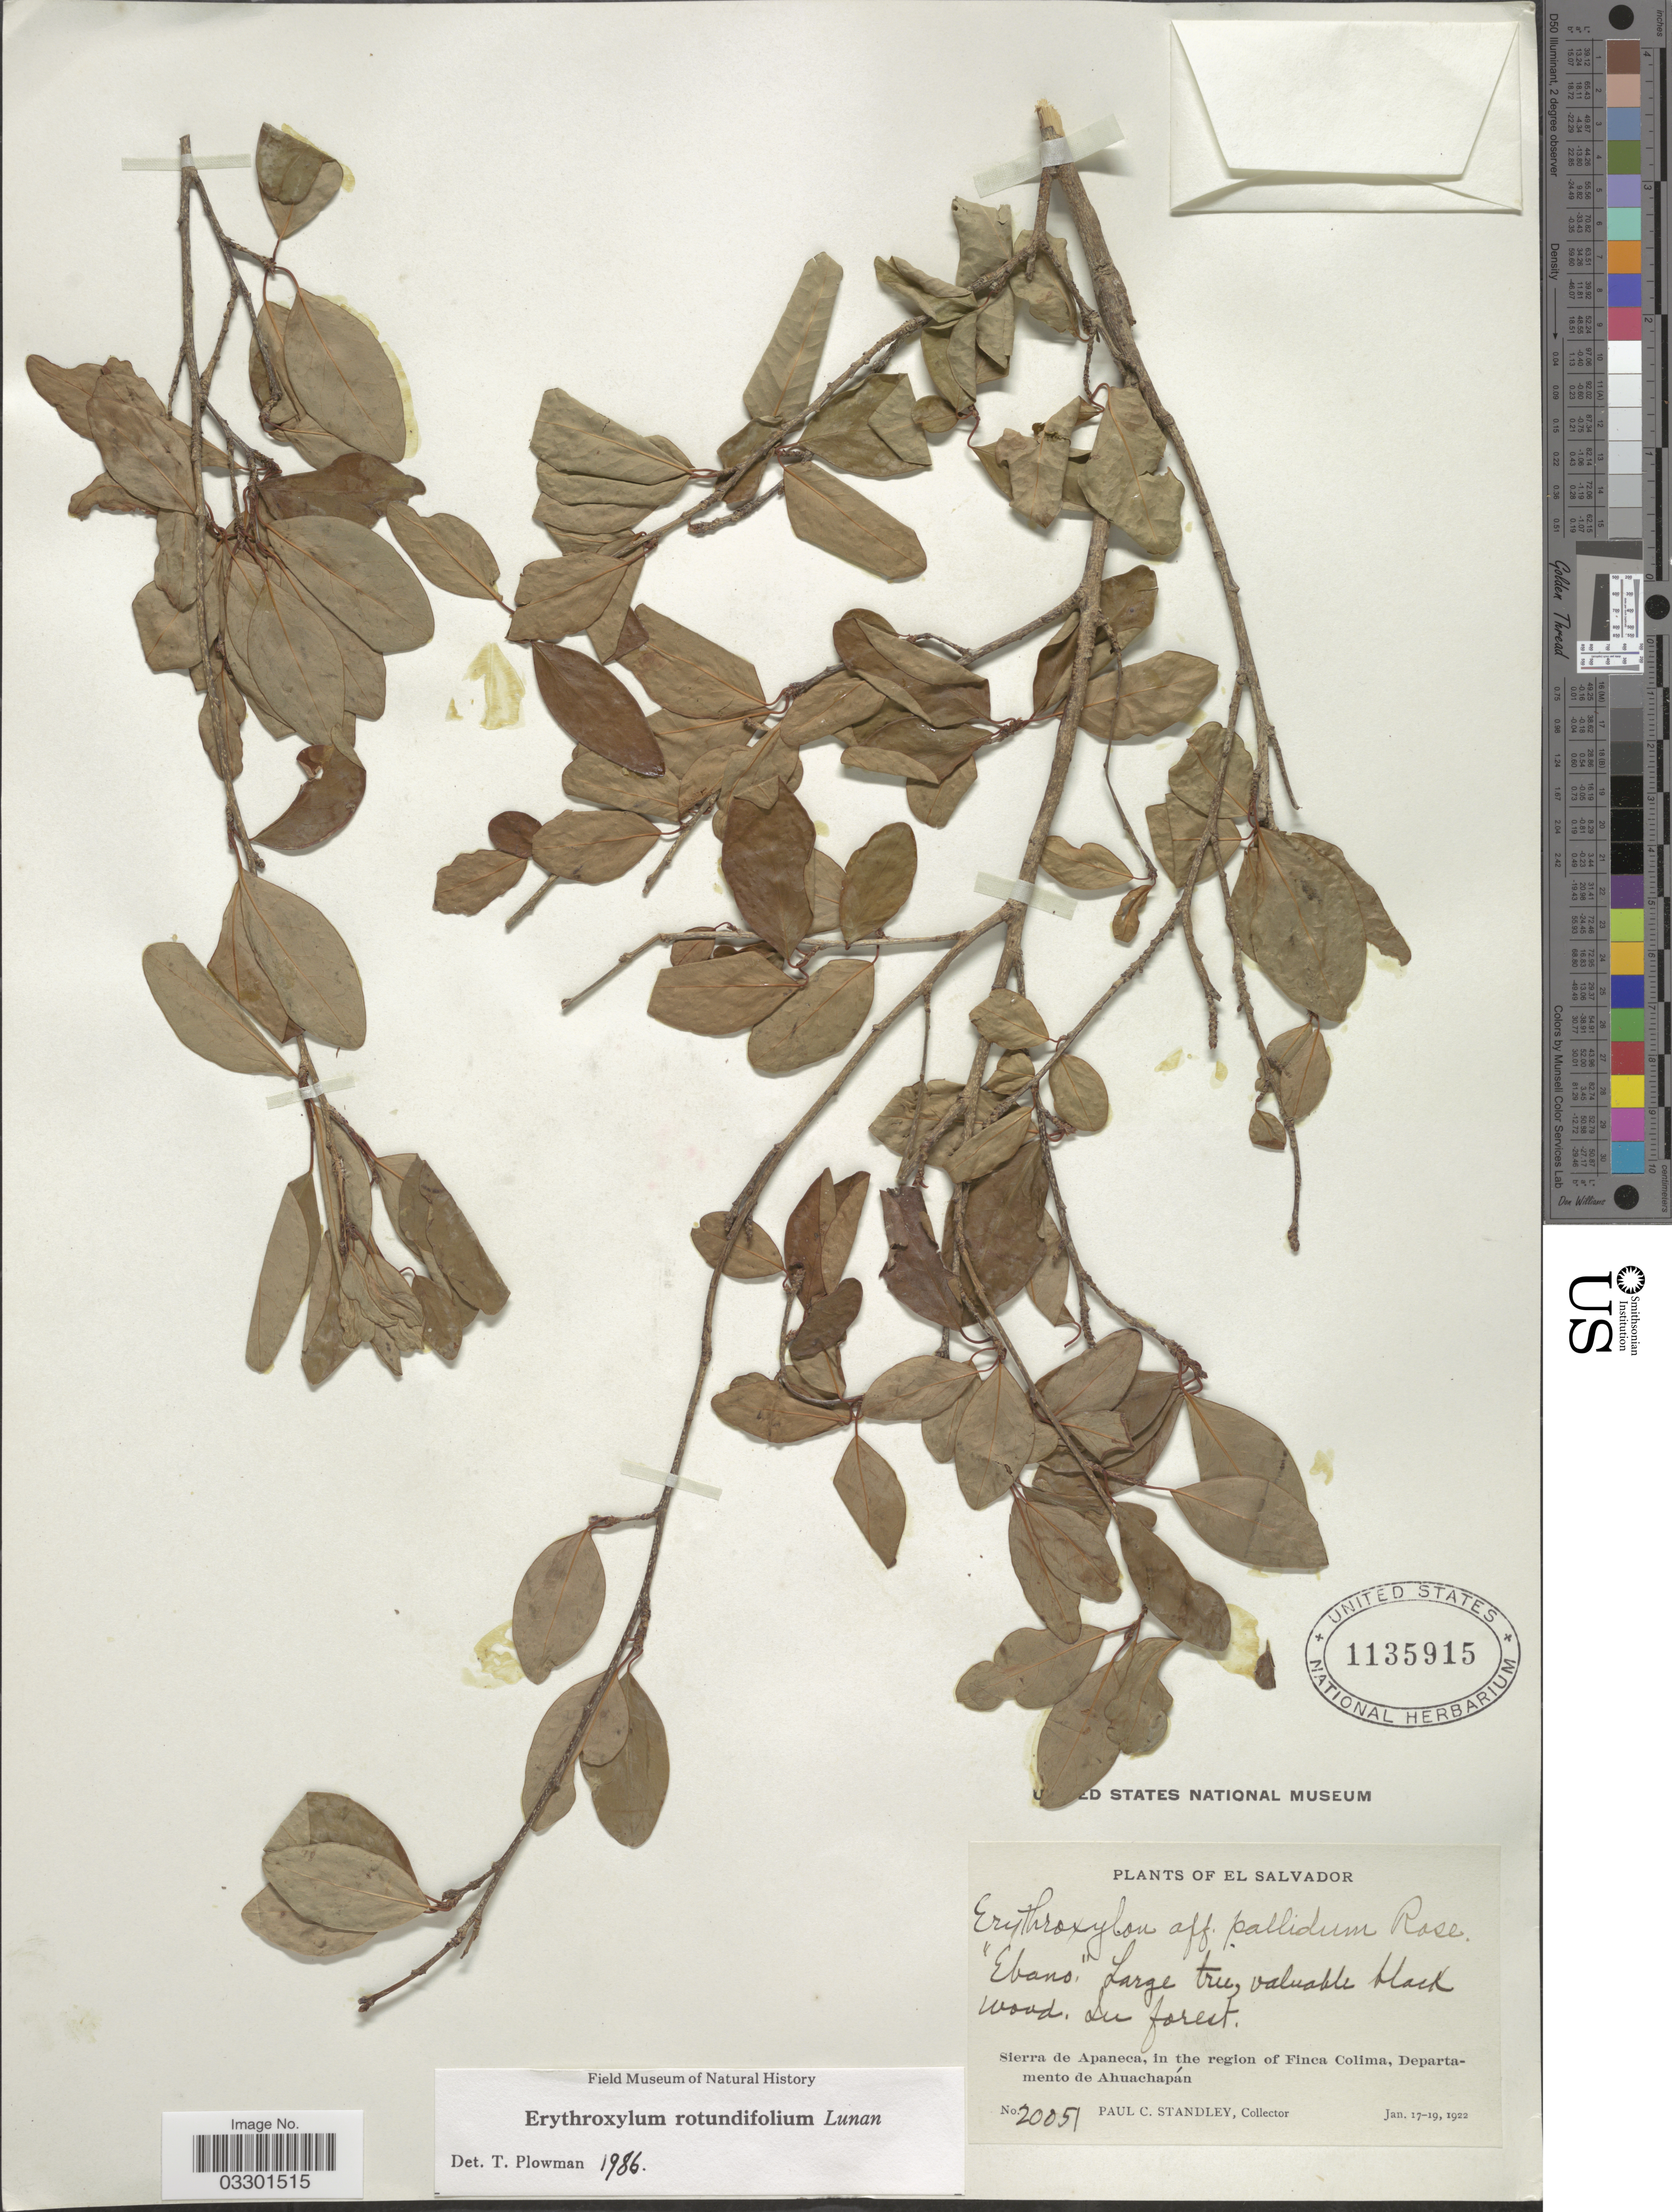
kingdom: Plantae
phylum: Tracheophyta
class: Magnoliopsida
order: Malpighiales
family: Erythroxylaceae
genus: Erythroxylum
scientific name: Erythroxylum rotundifolium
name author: Lunan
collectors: P. C. Standley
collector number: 20051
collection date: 1922-01-17/1922-01-19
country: El Salvador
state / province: Ahuachapan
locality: Sierra de Apaneca, in the region of Finca Colima, Departamento de Ahuachapán. In forest.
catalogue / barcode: US 1135915